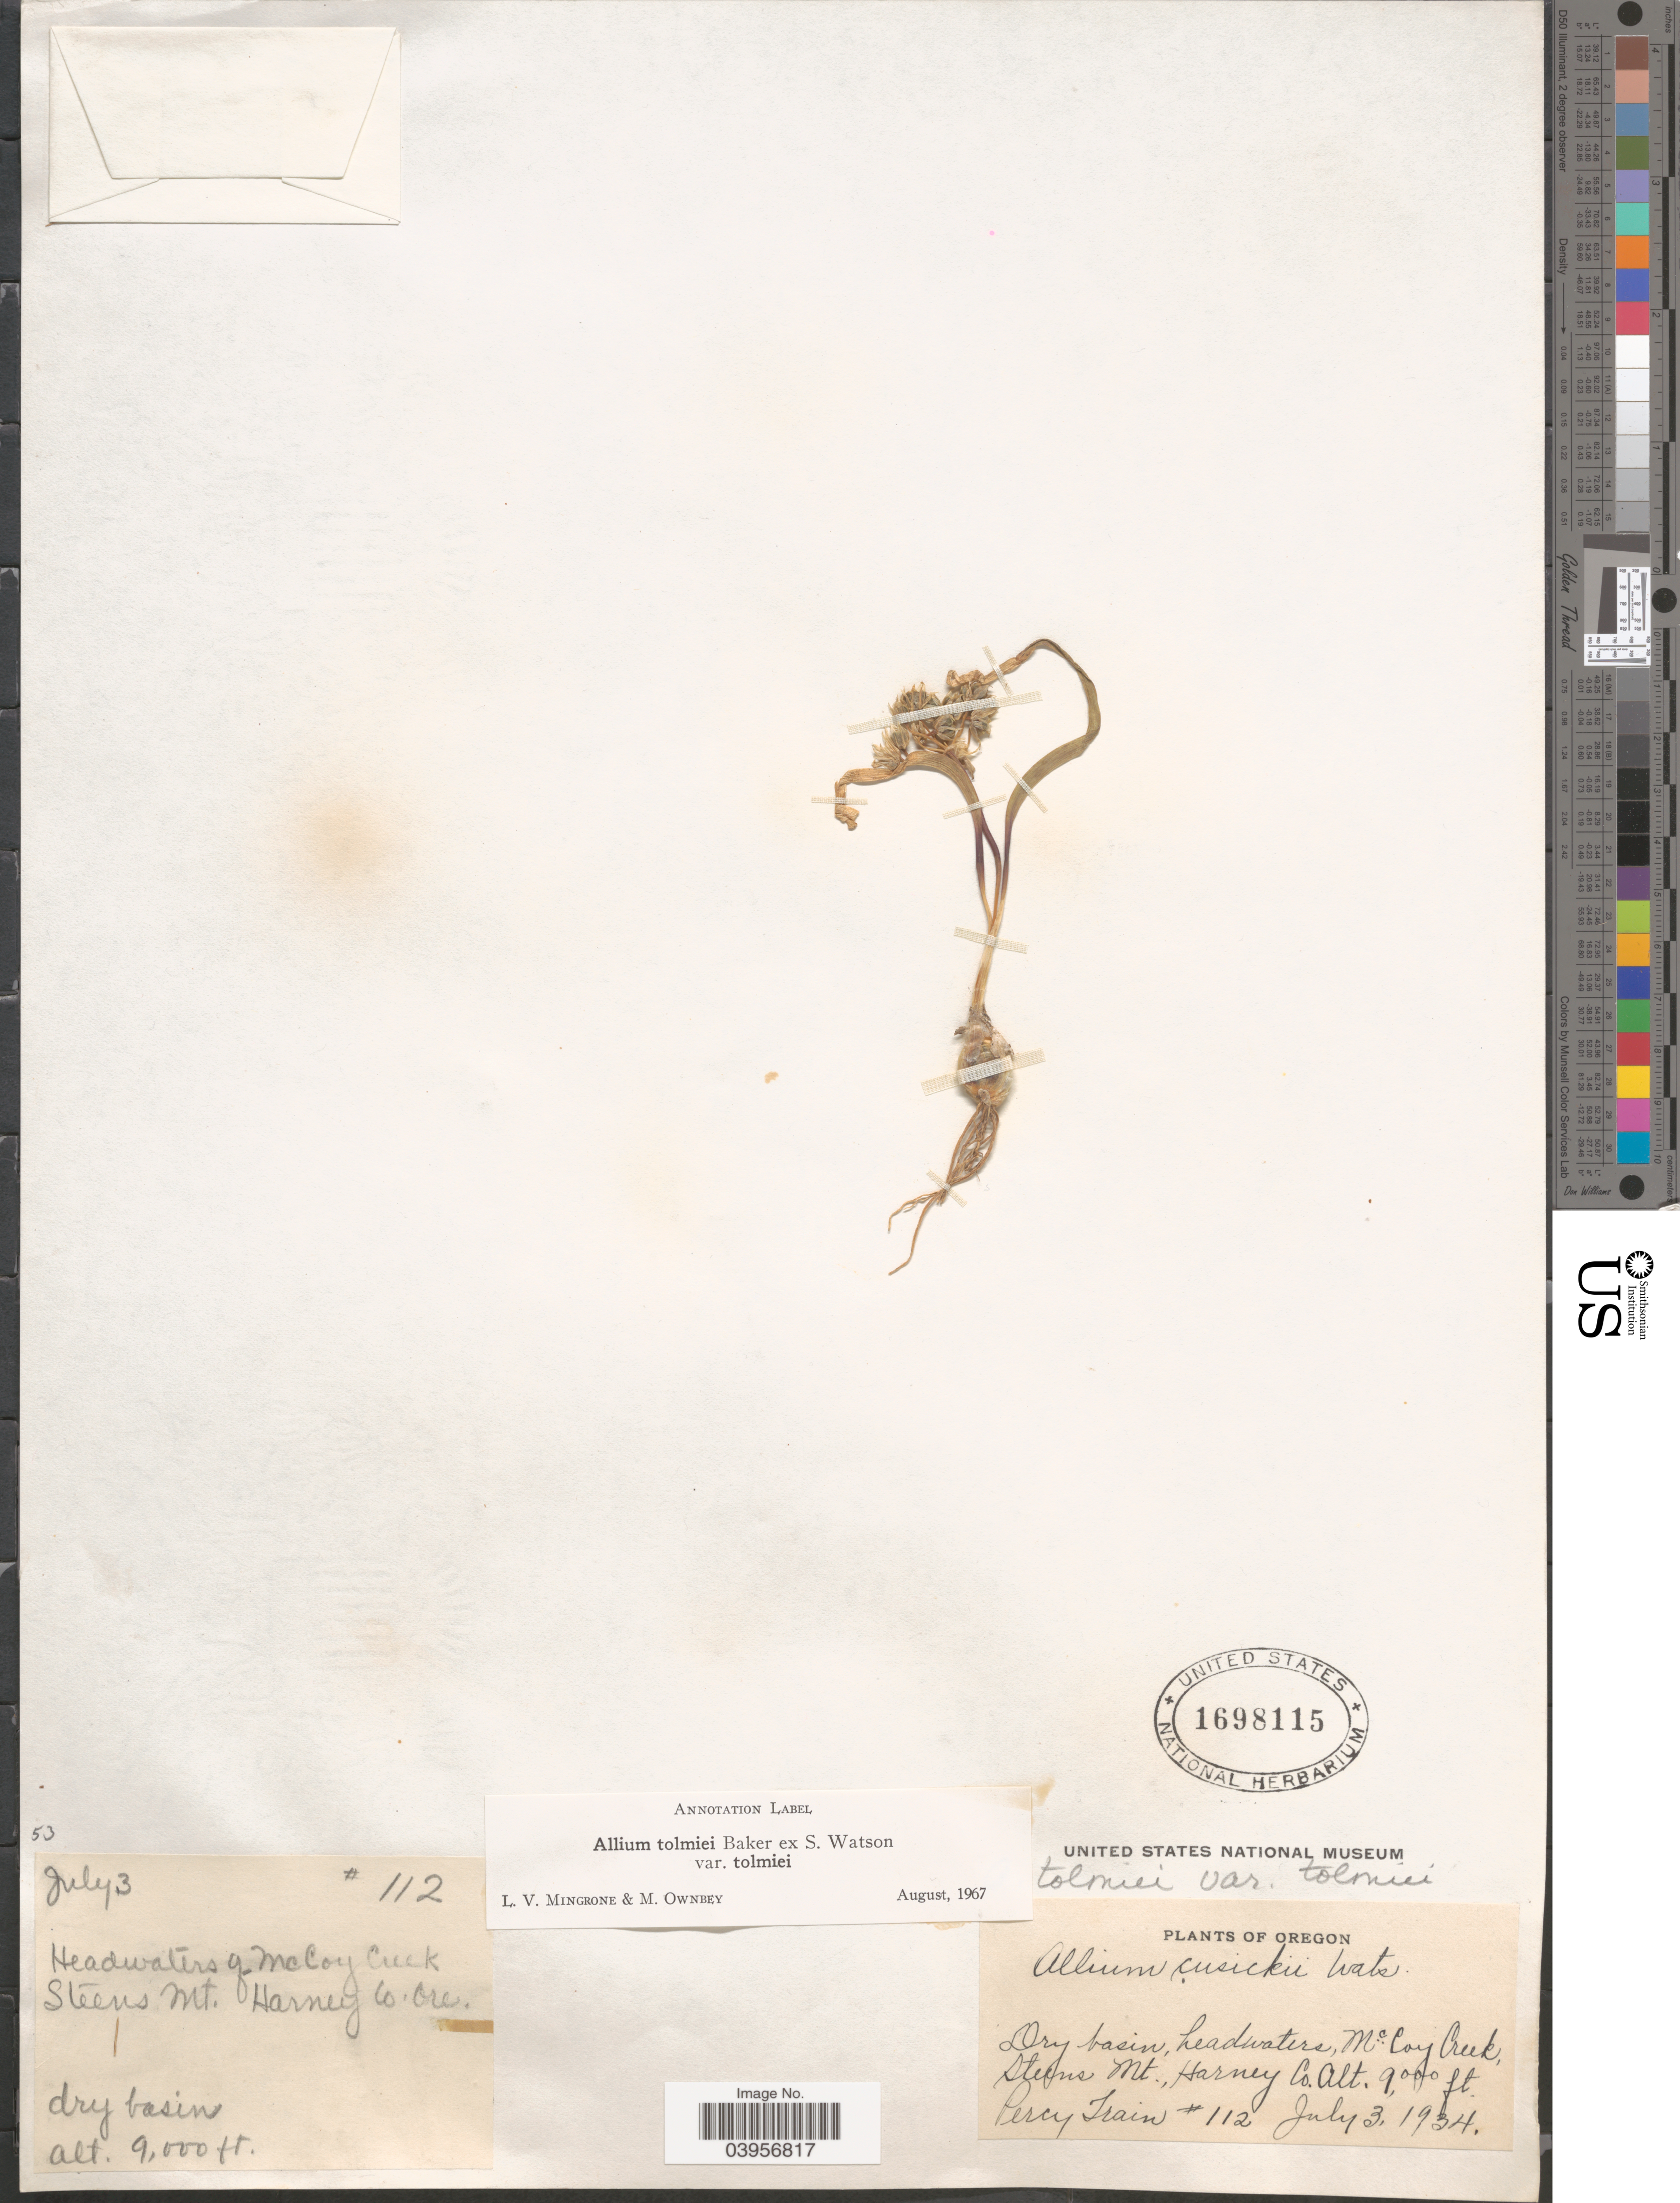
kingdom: Plantae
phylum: Tracheophyta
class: Liliopsida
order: Asparagales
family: Amaryllidaceae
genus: Allium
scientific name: Allium tolmiei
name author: Baker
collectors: P. Train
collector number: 112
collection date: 1934-07-03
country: United States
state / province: Oregon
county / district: Harney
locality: Dry basin, headwaters of McCoy Creek, Steens Mt., Harney Co.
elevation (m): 2743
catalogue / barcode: US 1698115